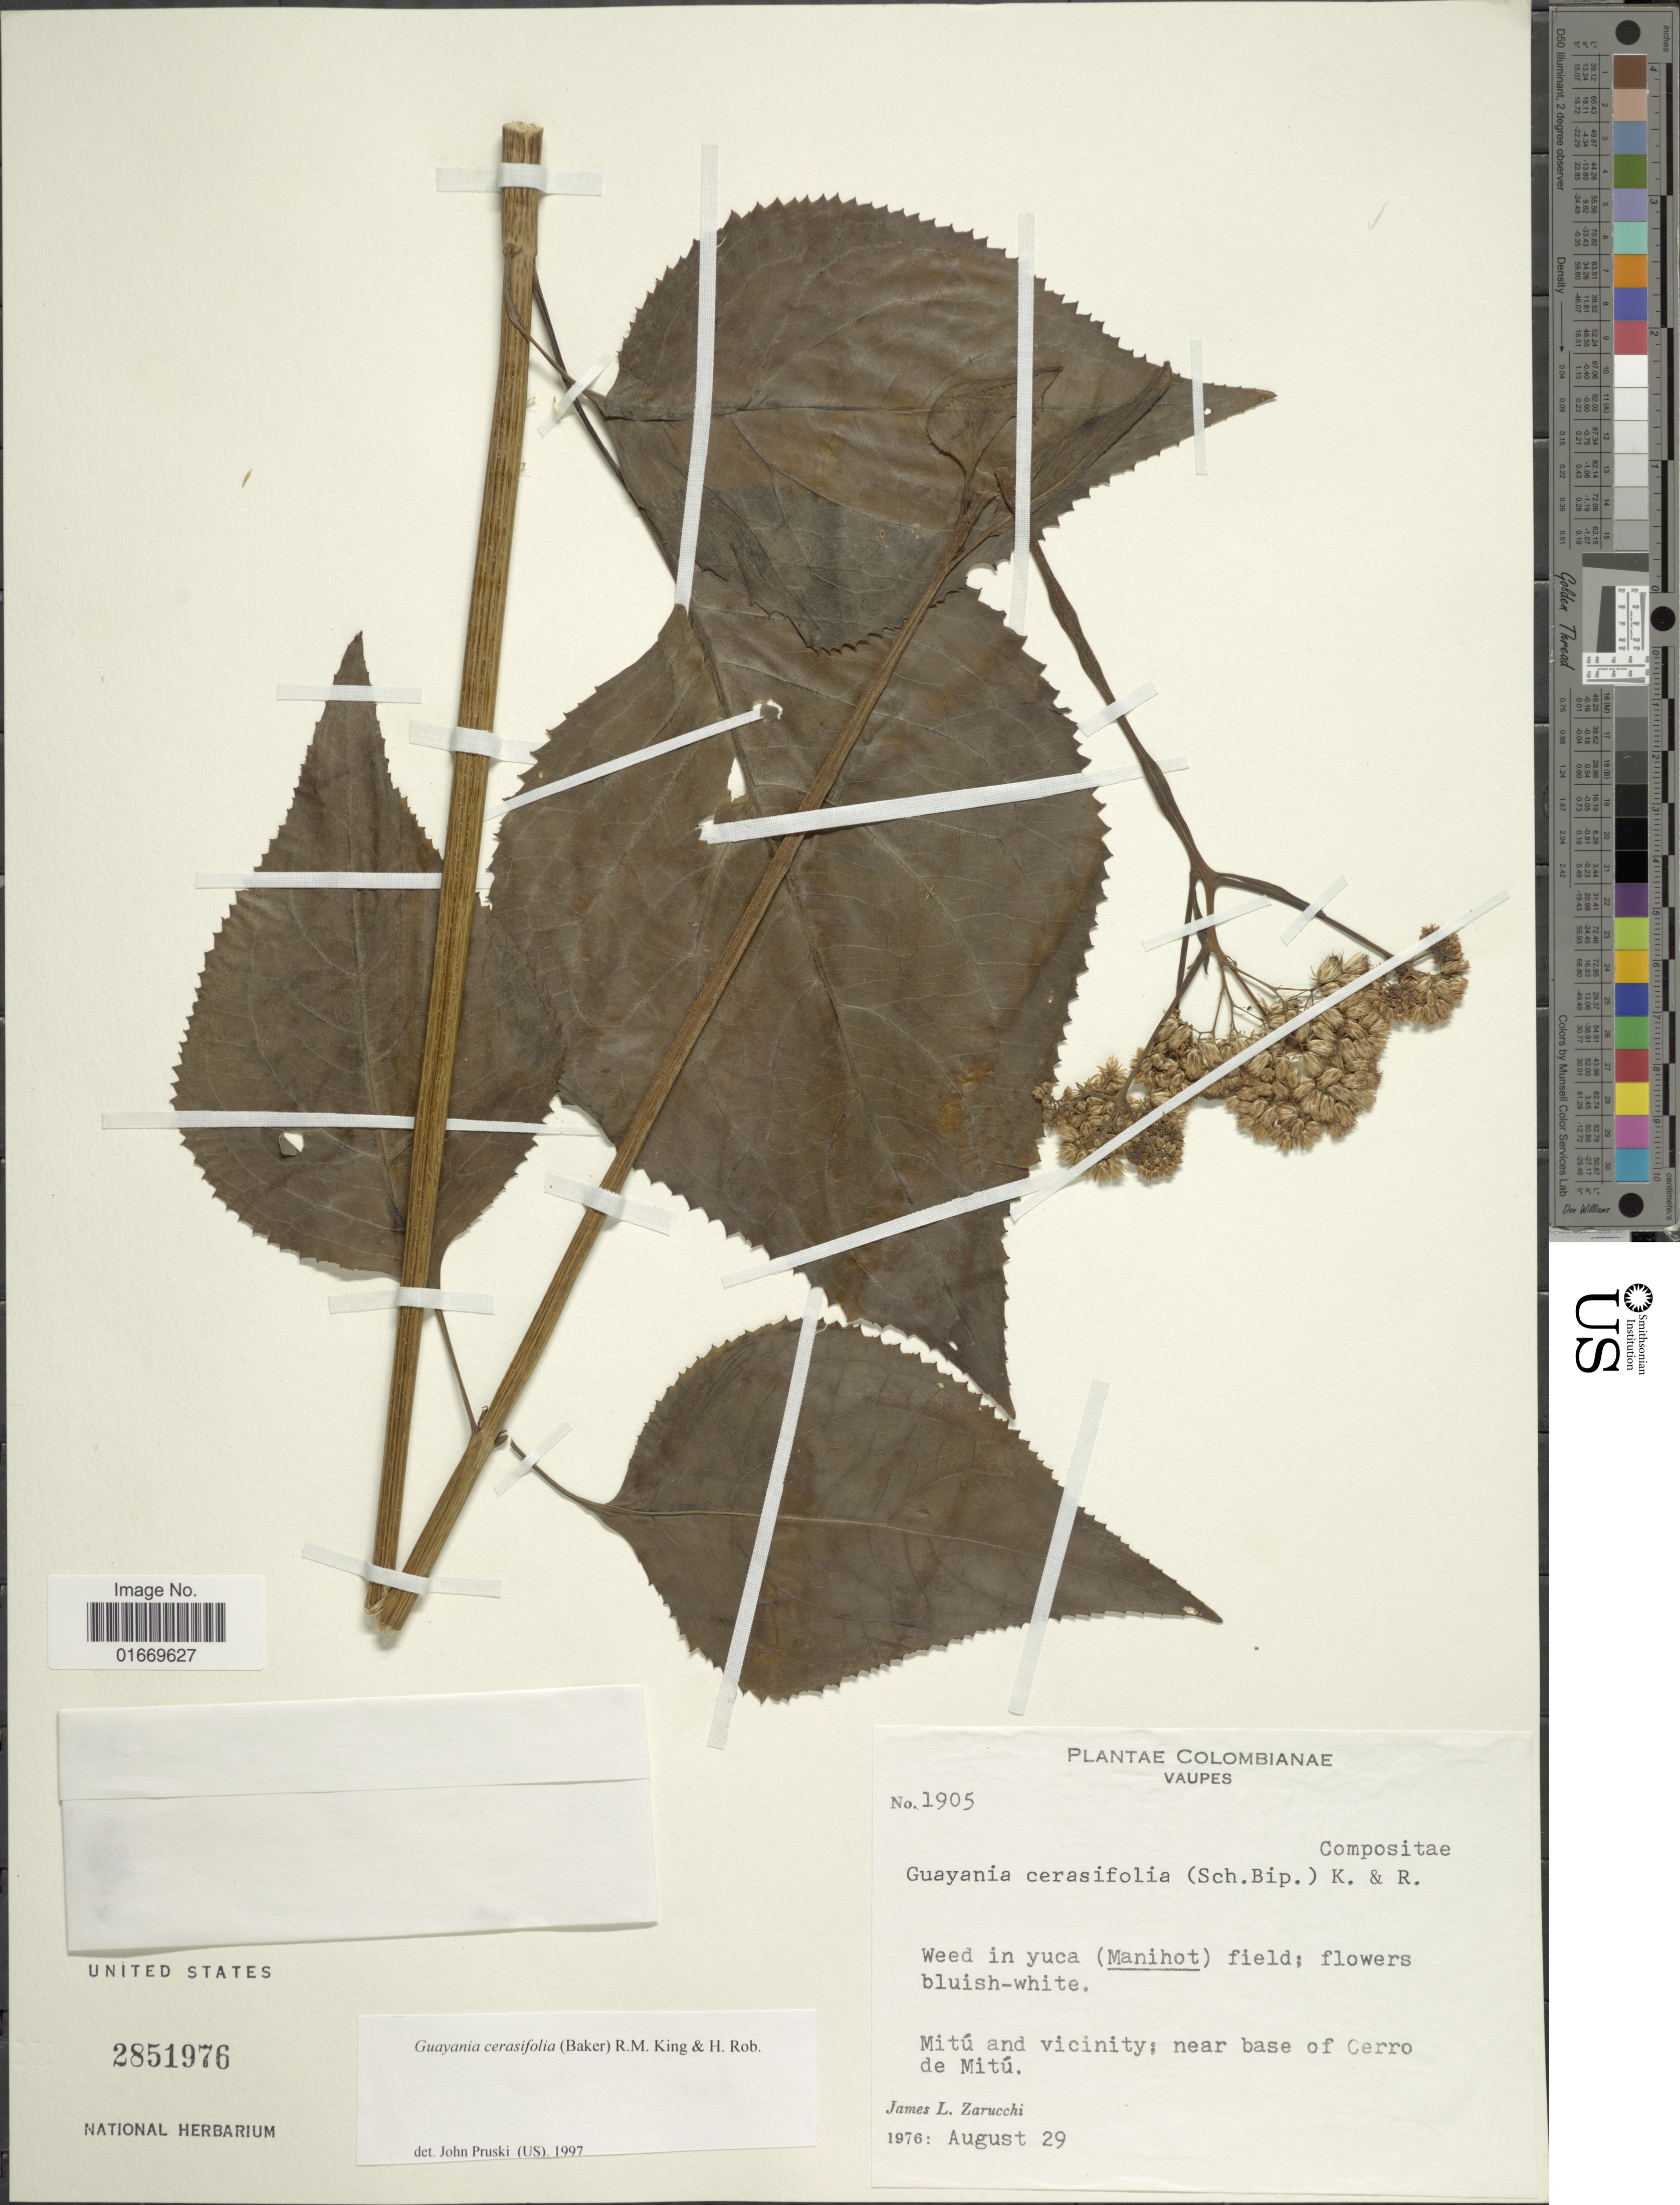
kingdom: Plantae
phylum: Tracheophyta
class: Magnoliopsida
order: Asterales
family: Asteraceae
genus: Guayania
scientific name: Guayania cerasifolia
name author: (Sch. Bip. ex Baker) R.M. King & H. Rob.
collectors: J. L. Zarucchi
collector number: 1905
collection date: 1976-08-29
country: Colombia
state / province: Vaupés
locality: Vaupés. Weed in yuca (Manihot) field. Mitu and vicinity; near base of Cerro de Mitu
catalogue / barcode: US 2851976